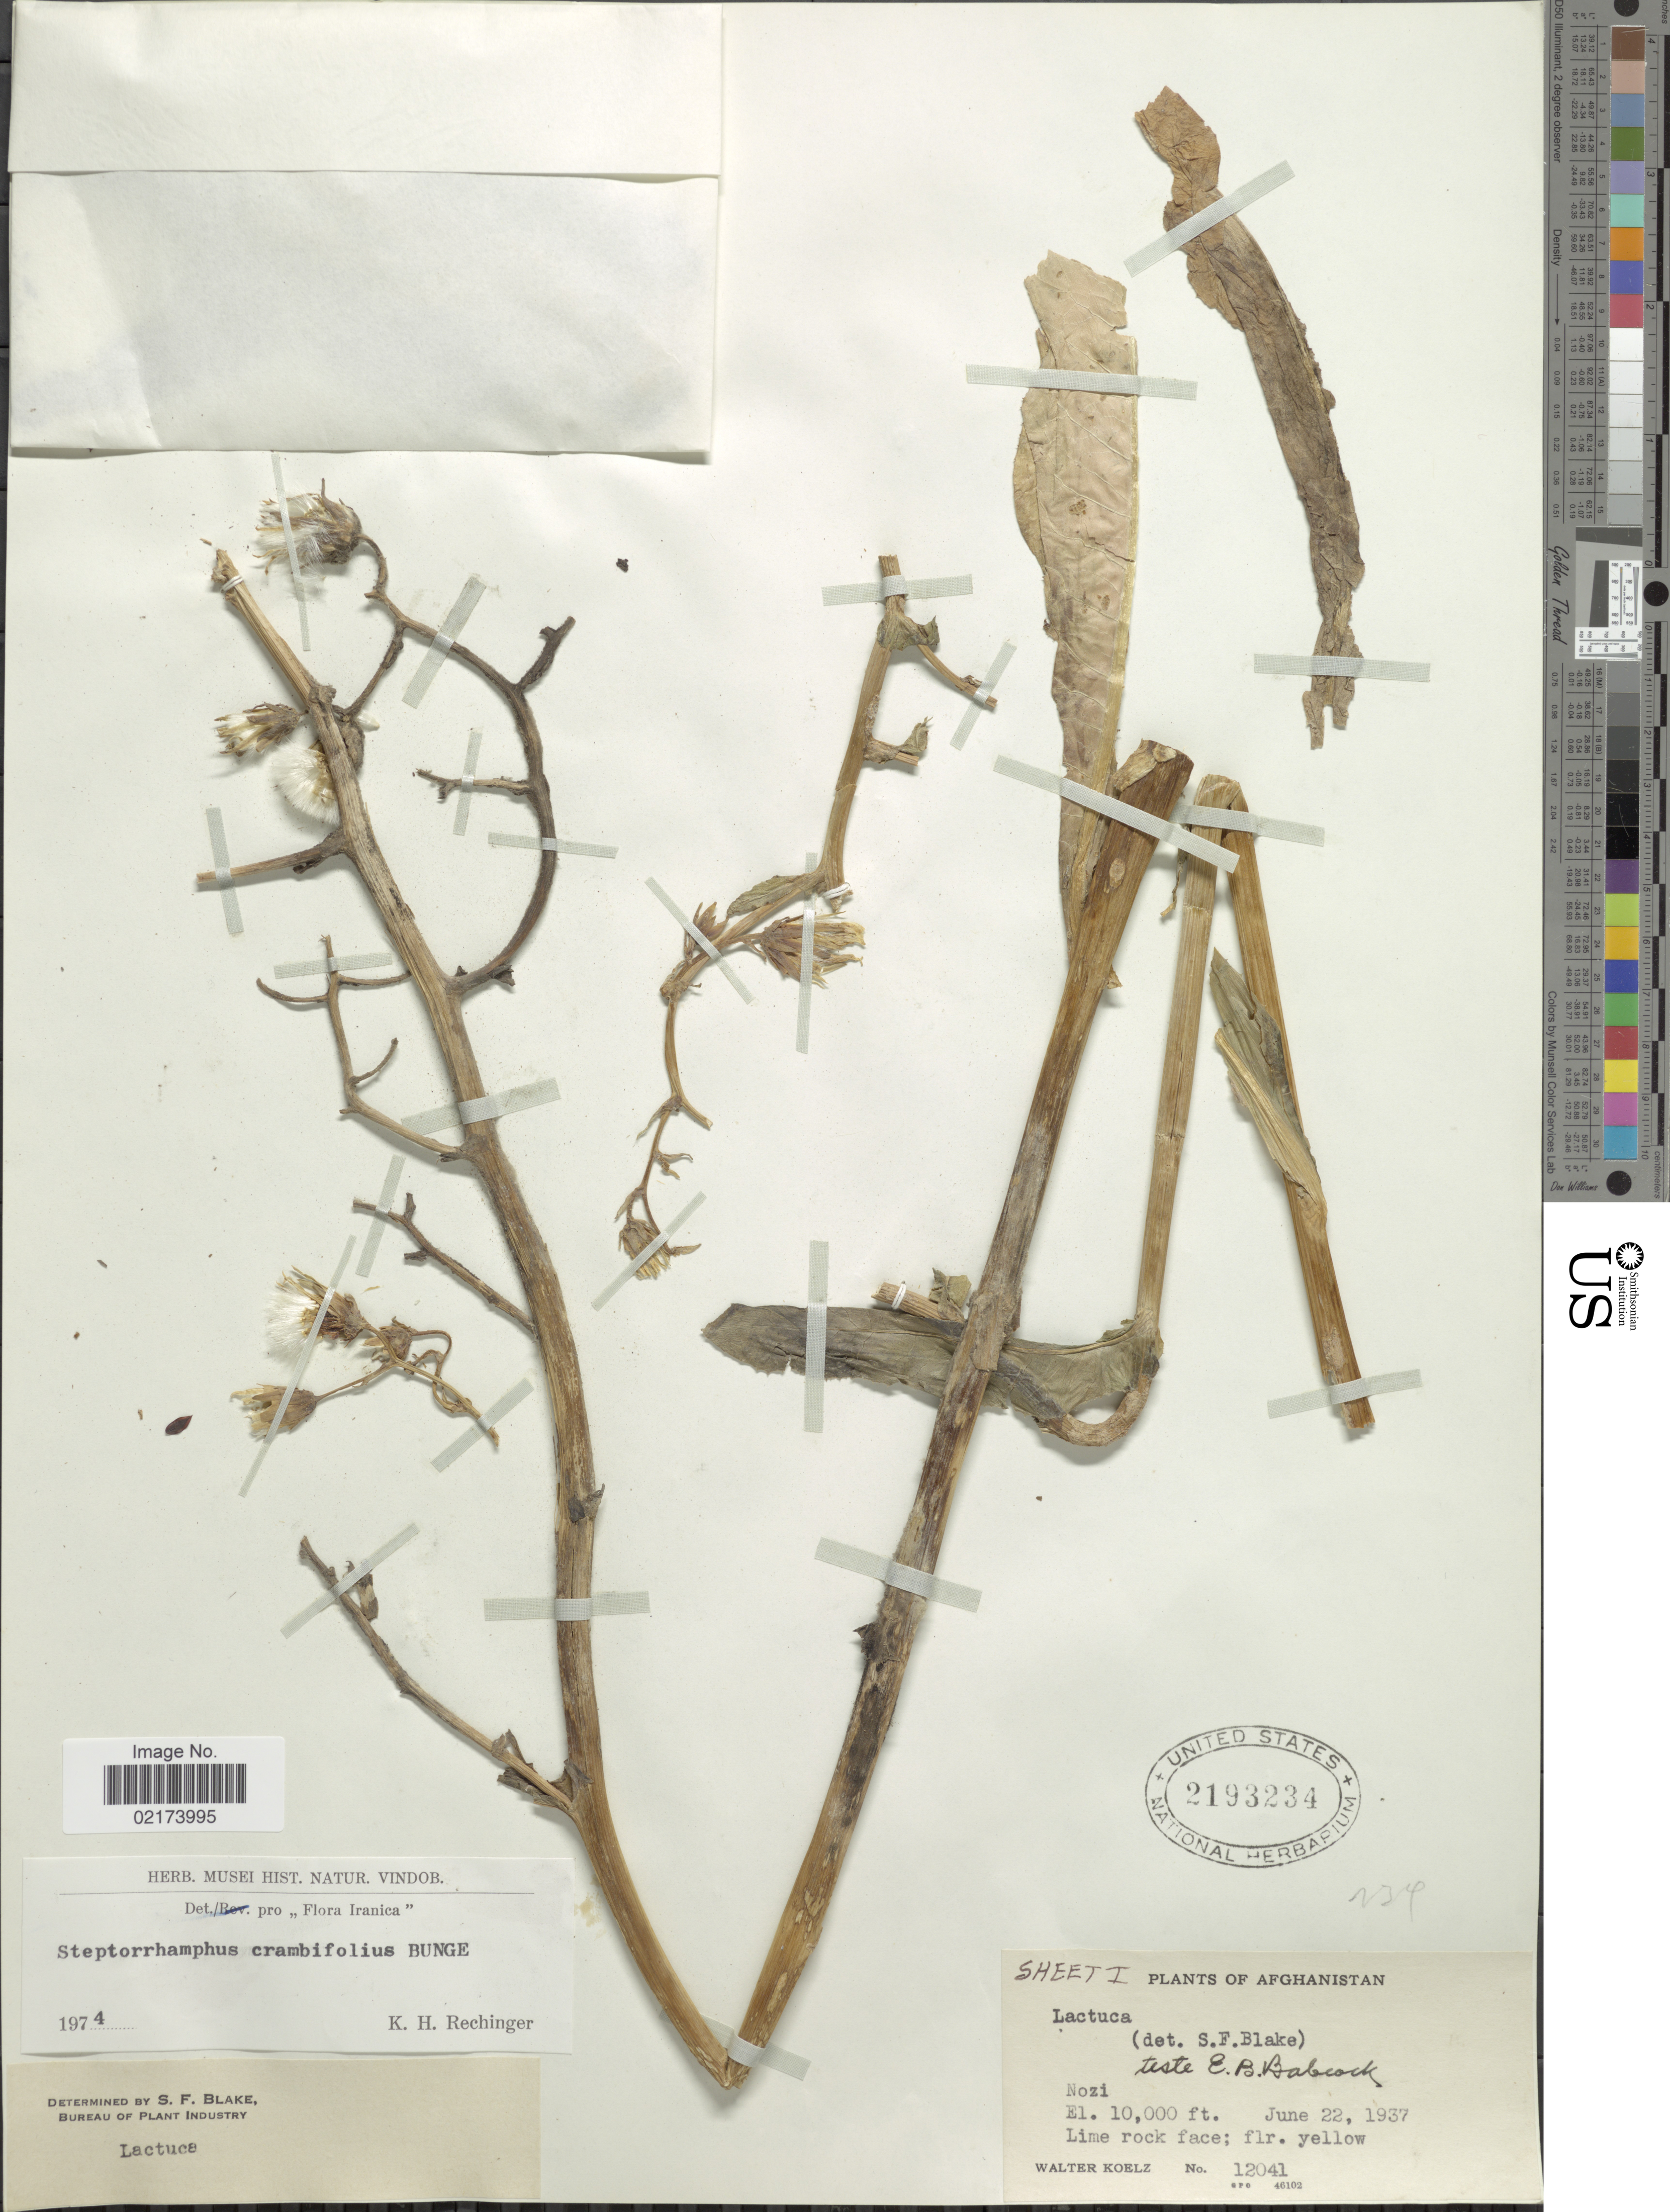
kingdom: Plantae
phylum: Tracheophyta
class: Magnoliopsida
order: Asterales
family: Asteraceae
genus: Lactuca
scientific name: Lactuca crambifolia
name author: (Bunge) Boiss.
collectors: W. N. Koelz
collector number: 12041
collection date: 1937-06-22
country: Afghanistan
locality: Nozi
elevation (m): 3048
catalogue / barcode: US 2193234